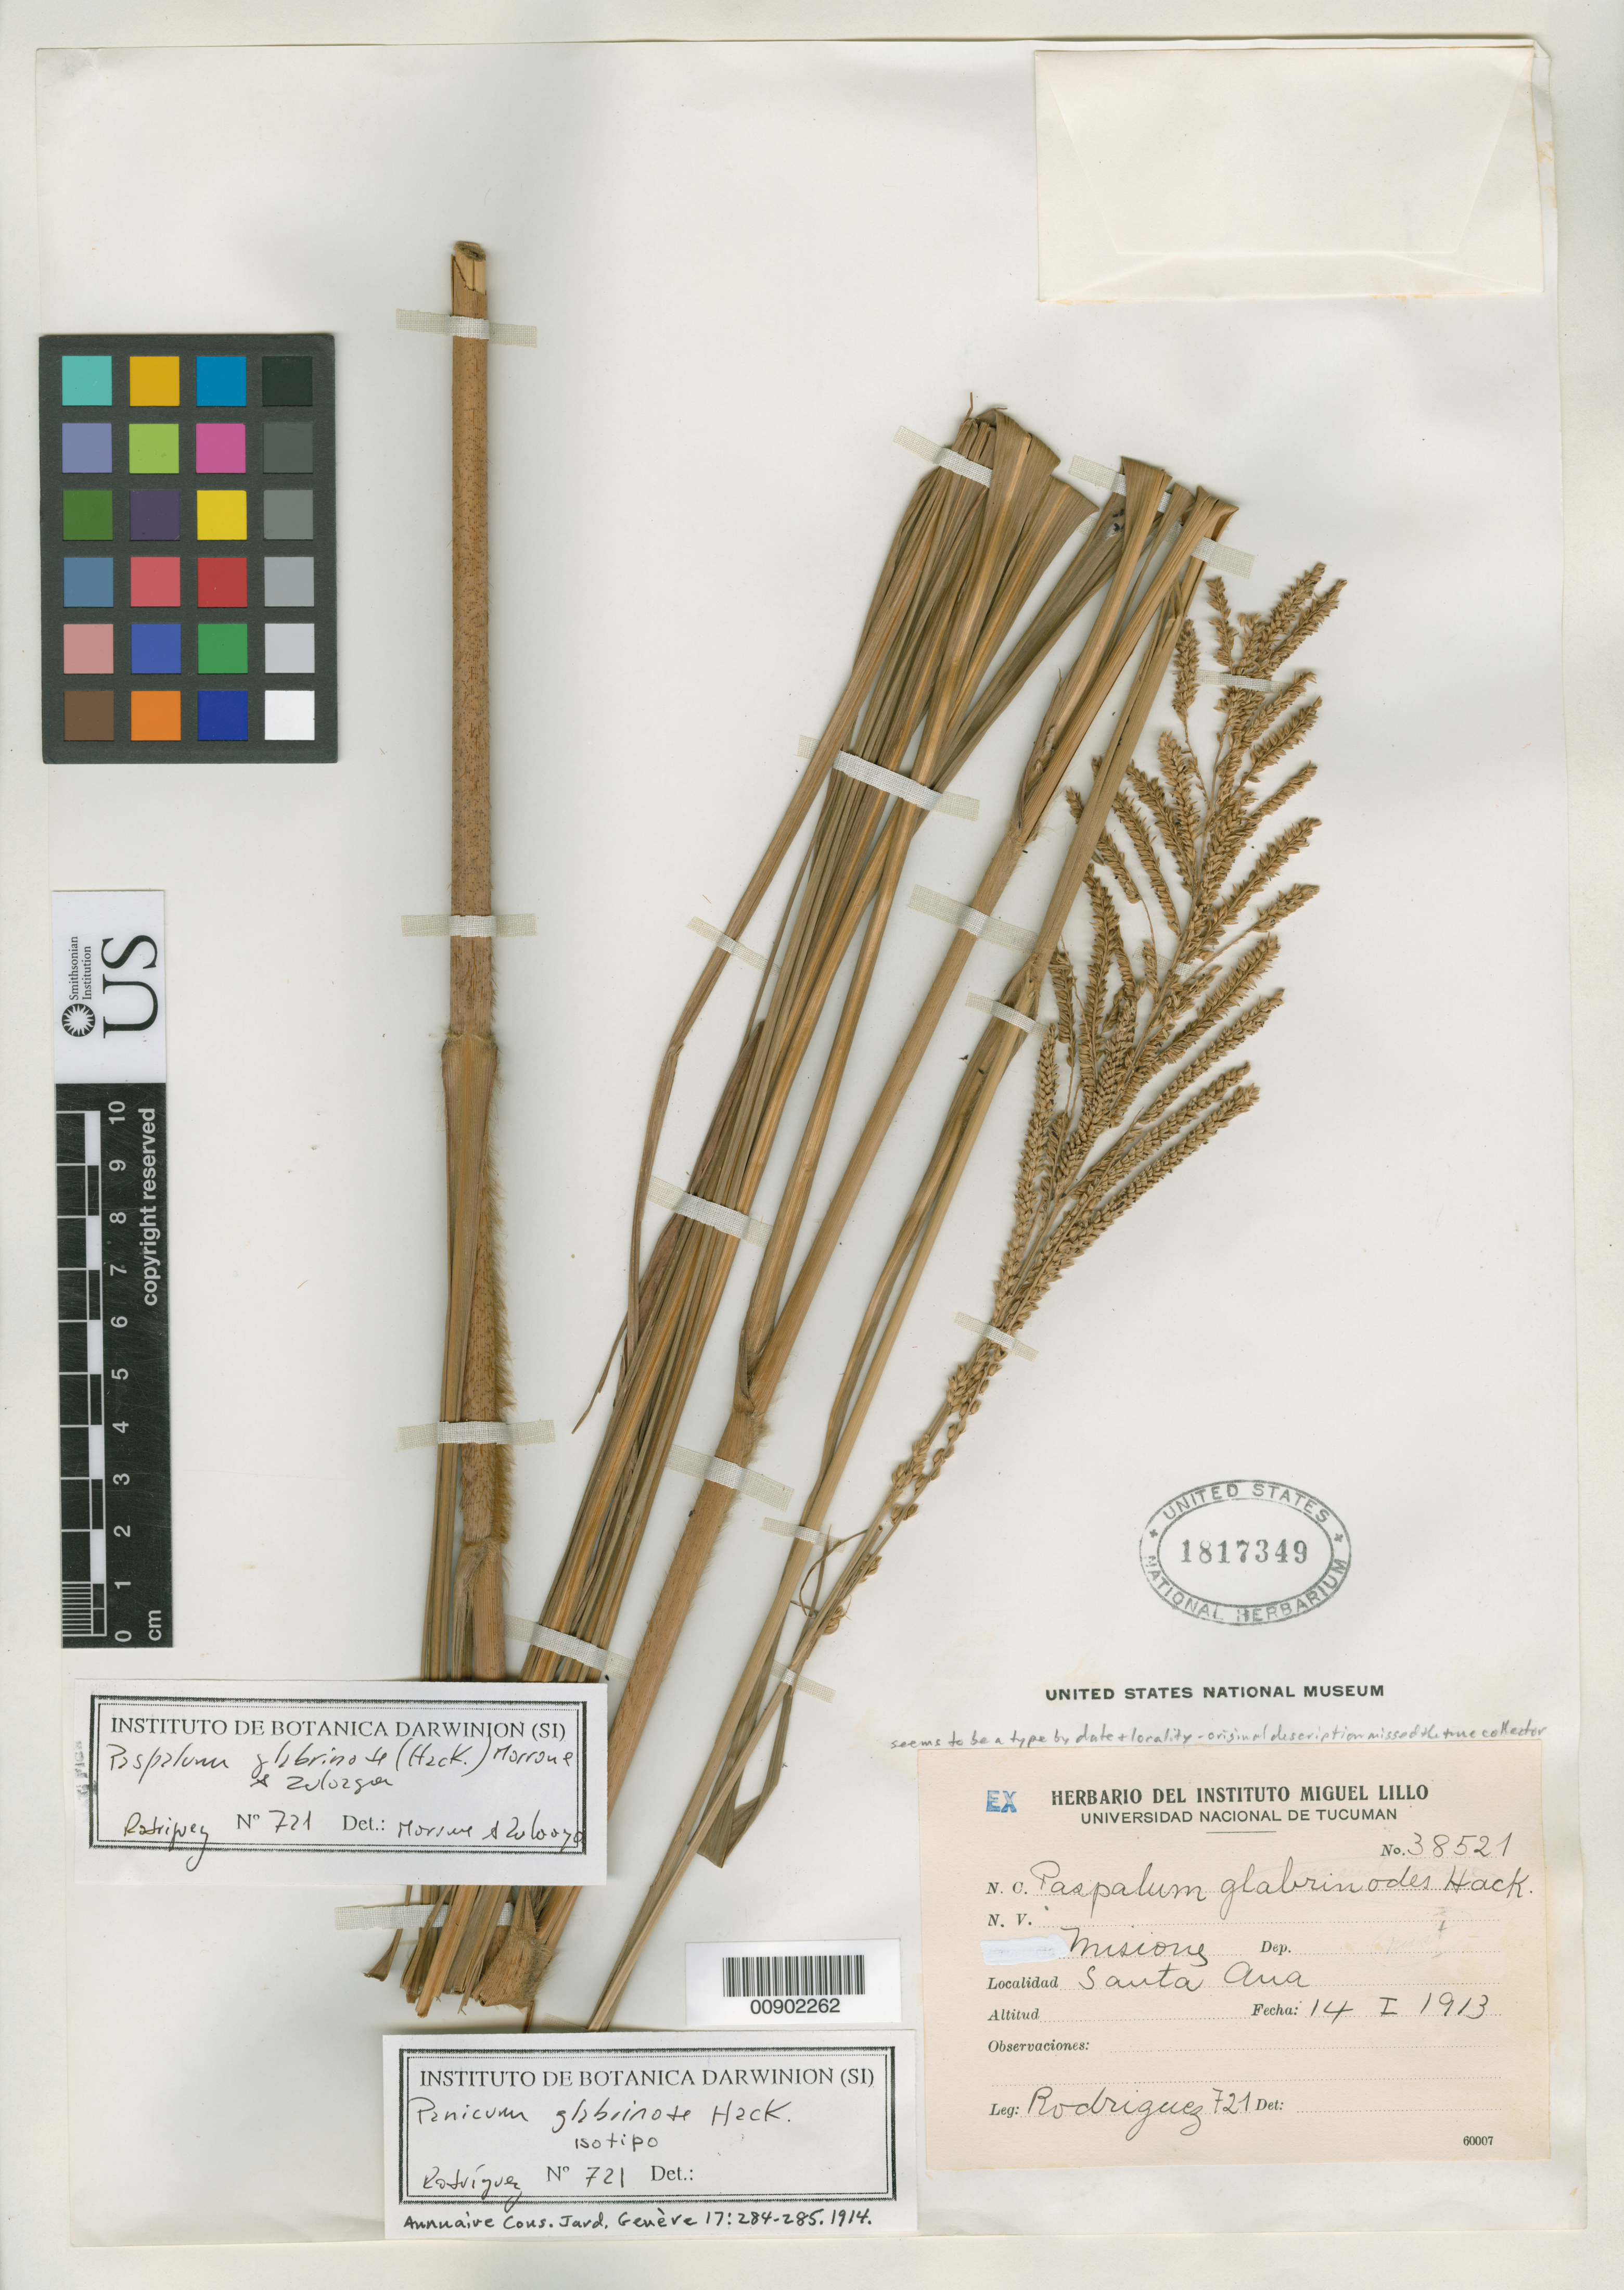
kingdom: Plantae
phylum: Tracheophyta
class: Liliopsida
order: Poales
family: Poaceae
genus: Panicum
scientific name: Panicum glabrinode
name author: Hack.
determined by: Zuloaga, F. O.; Morrone, O. N.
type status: Possible Isotype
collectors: D. Rodriguez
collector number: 721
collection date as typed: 14 Jan 1913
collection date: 1913-01-14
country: Argentina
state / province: Misiones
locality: Santa Ana.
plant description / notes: Annotated as isotype by Morrone & Zulogaga; protologue cites type as "Stuckert n. 22501 ex Lillo n. 12340" but other label data agree.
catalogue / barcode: US 1817349